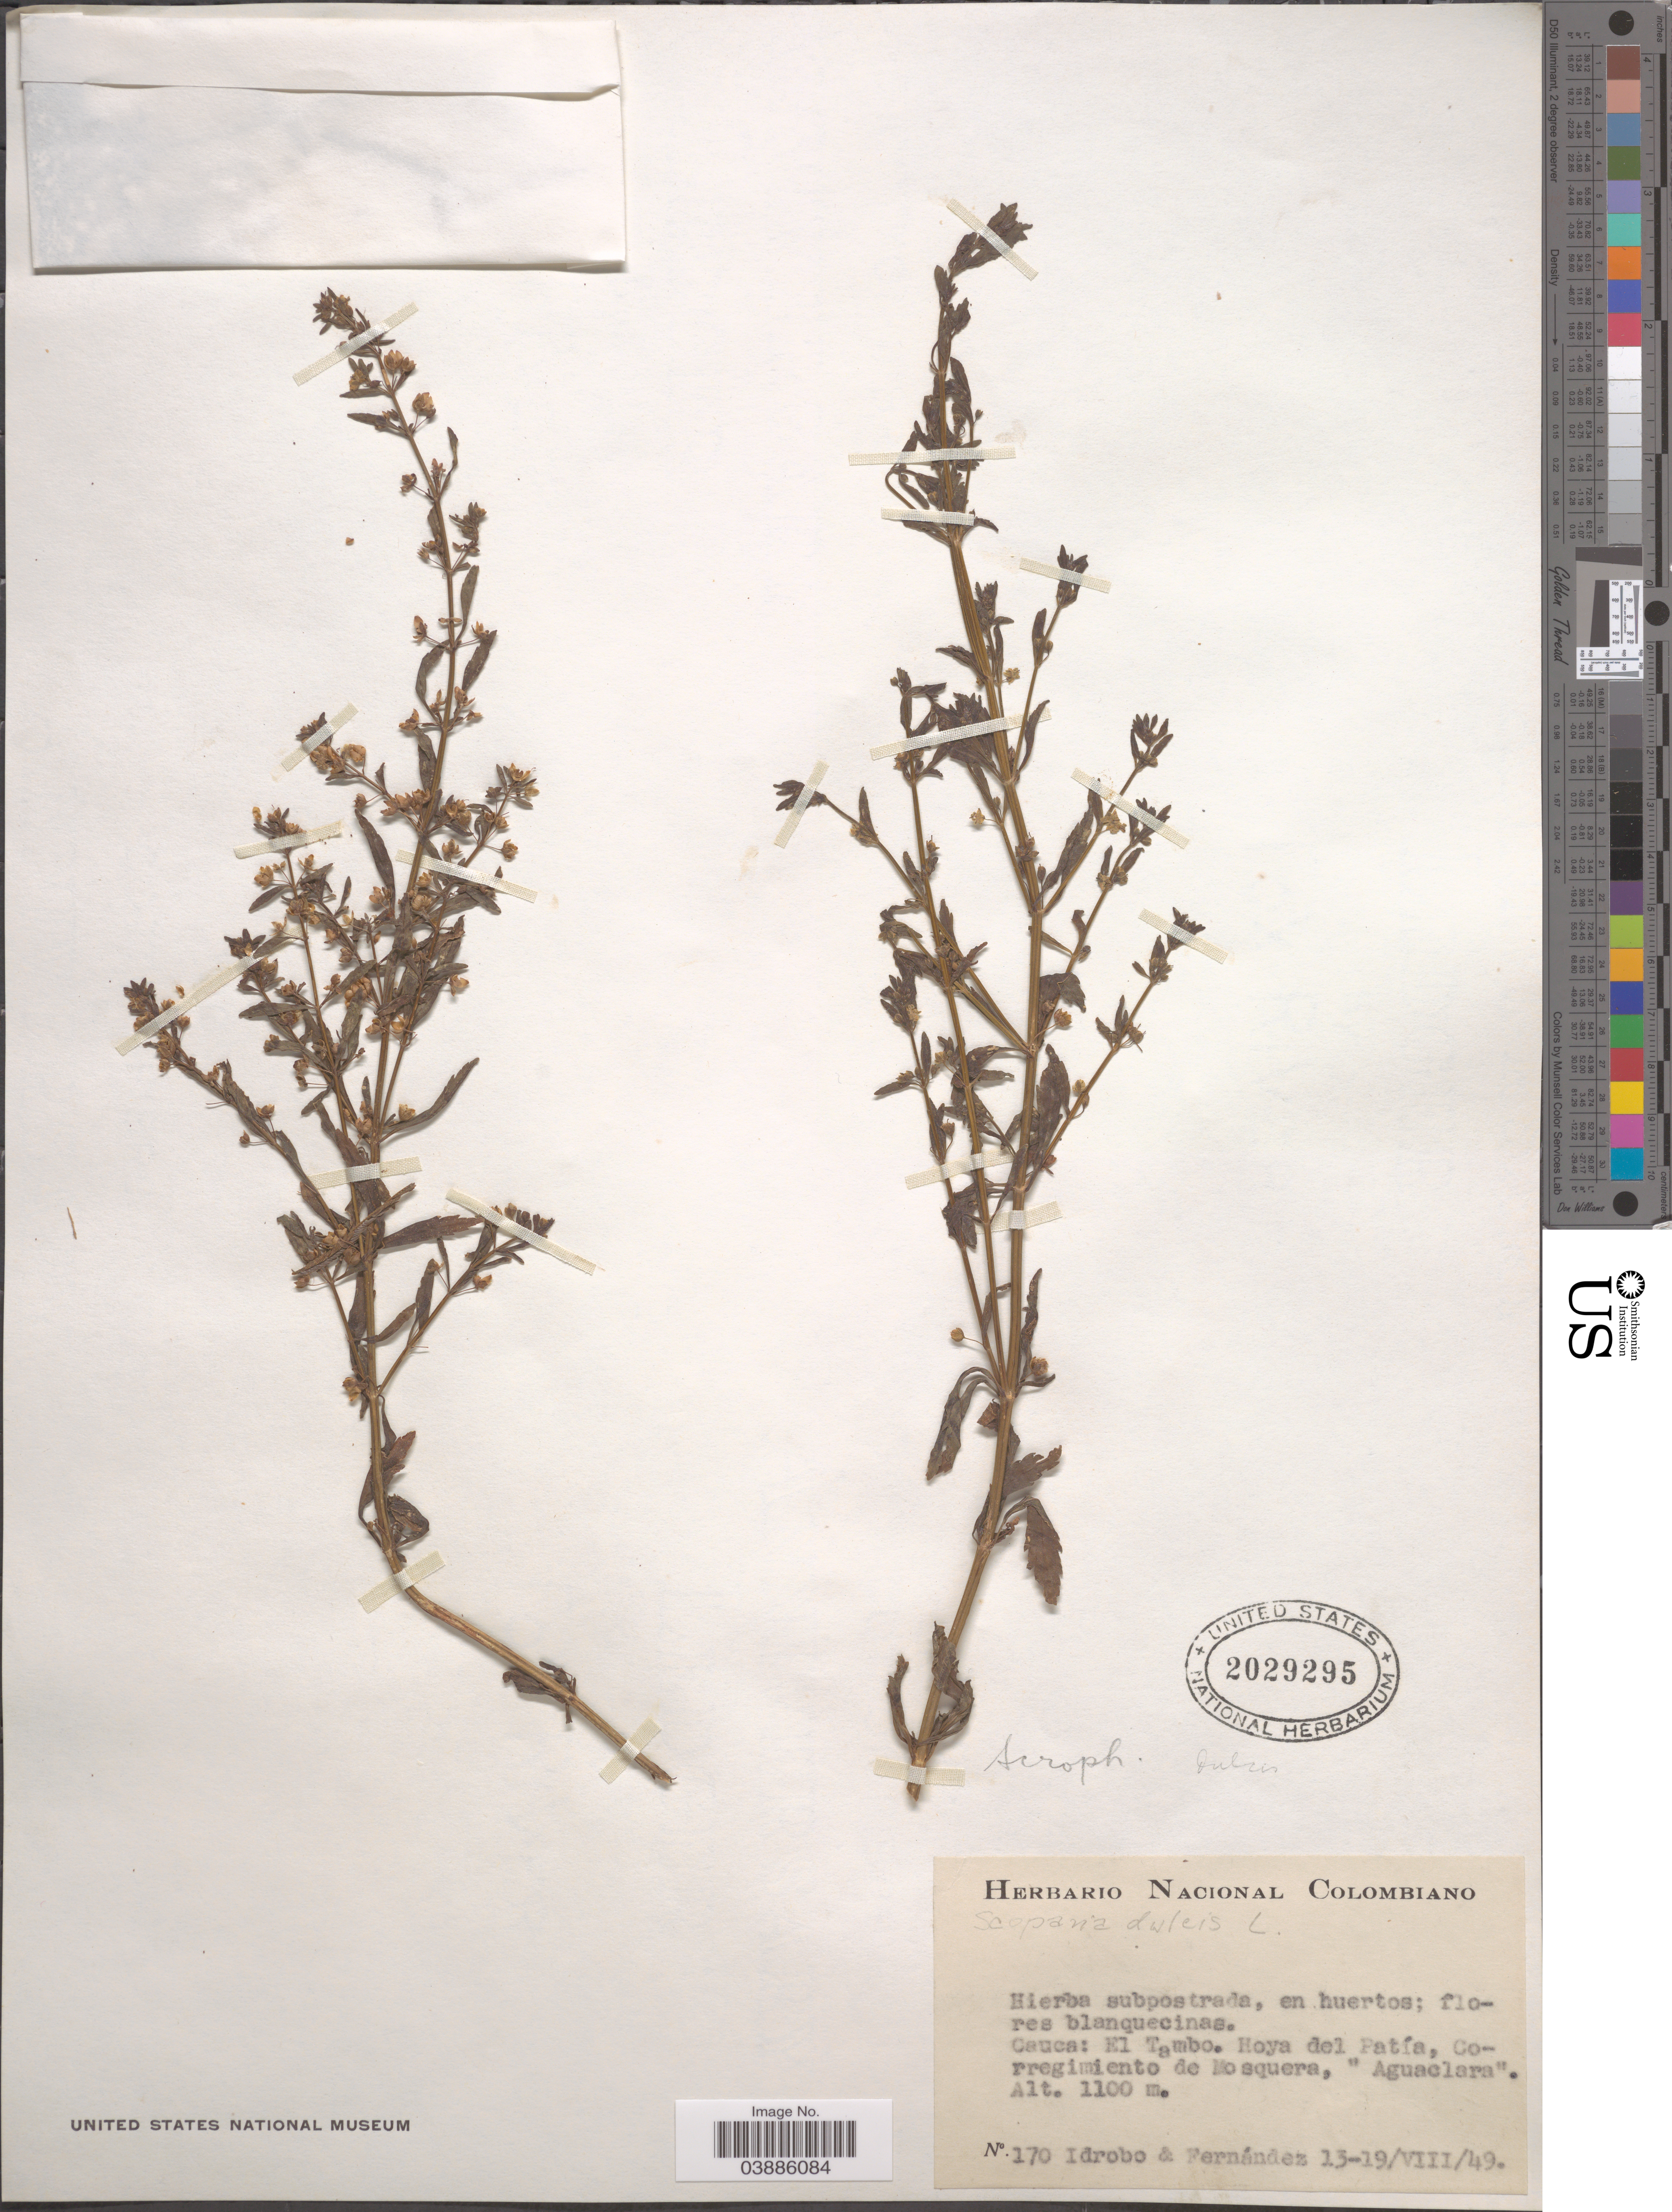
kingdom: Plantae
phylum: Tracheophyta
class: Magnoliopsida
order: Lamiales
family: Plantaginaceae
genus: Scoparia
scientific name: Scoparia dulcis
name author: L.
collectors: -- Idrobo & -- Fernandez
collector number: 170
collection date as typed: Transcribed d/m/y: 13/8/49 to 19/8/49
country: Colombia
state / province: Cauca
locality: El tambo. Hoya del Patía, Corregimiento de Mosquera, "Aguaclara".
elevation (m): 1100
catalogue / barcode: US 2029295